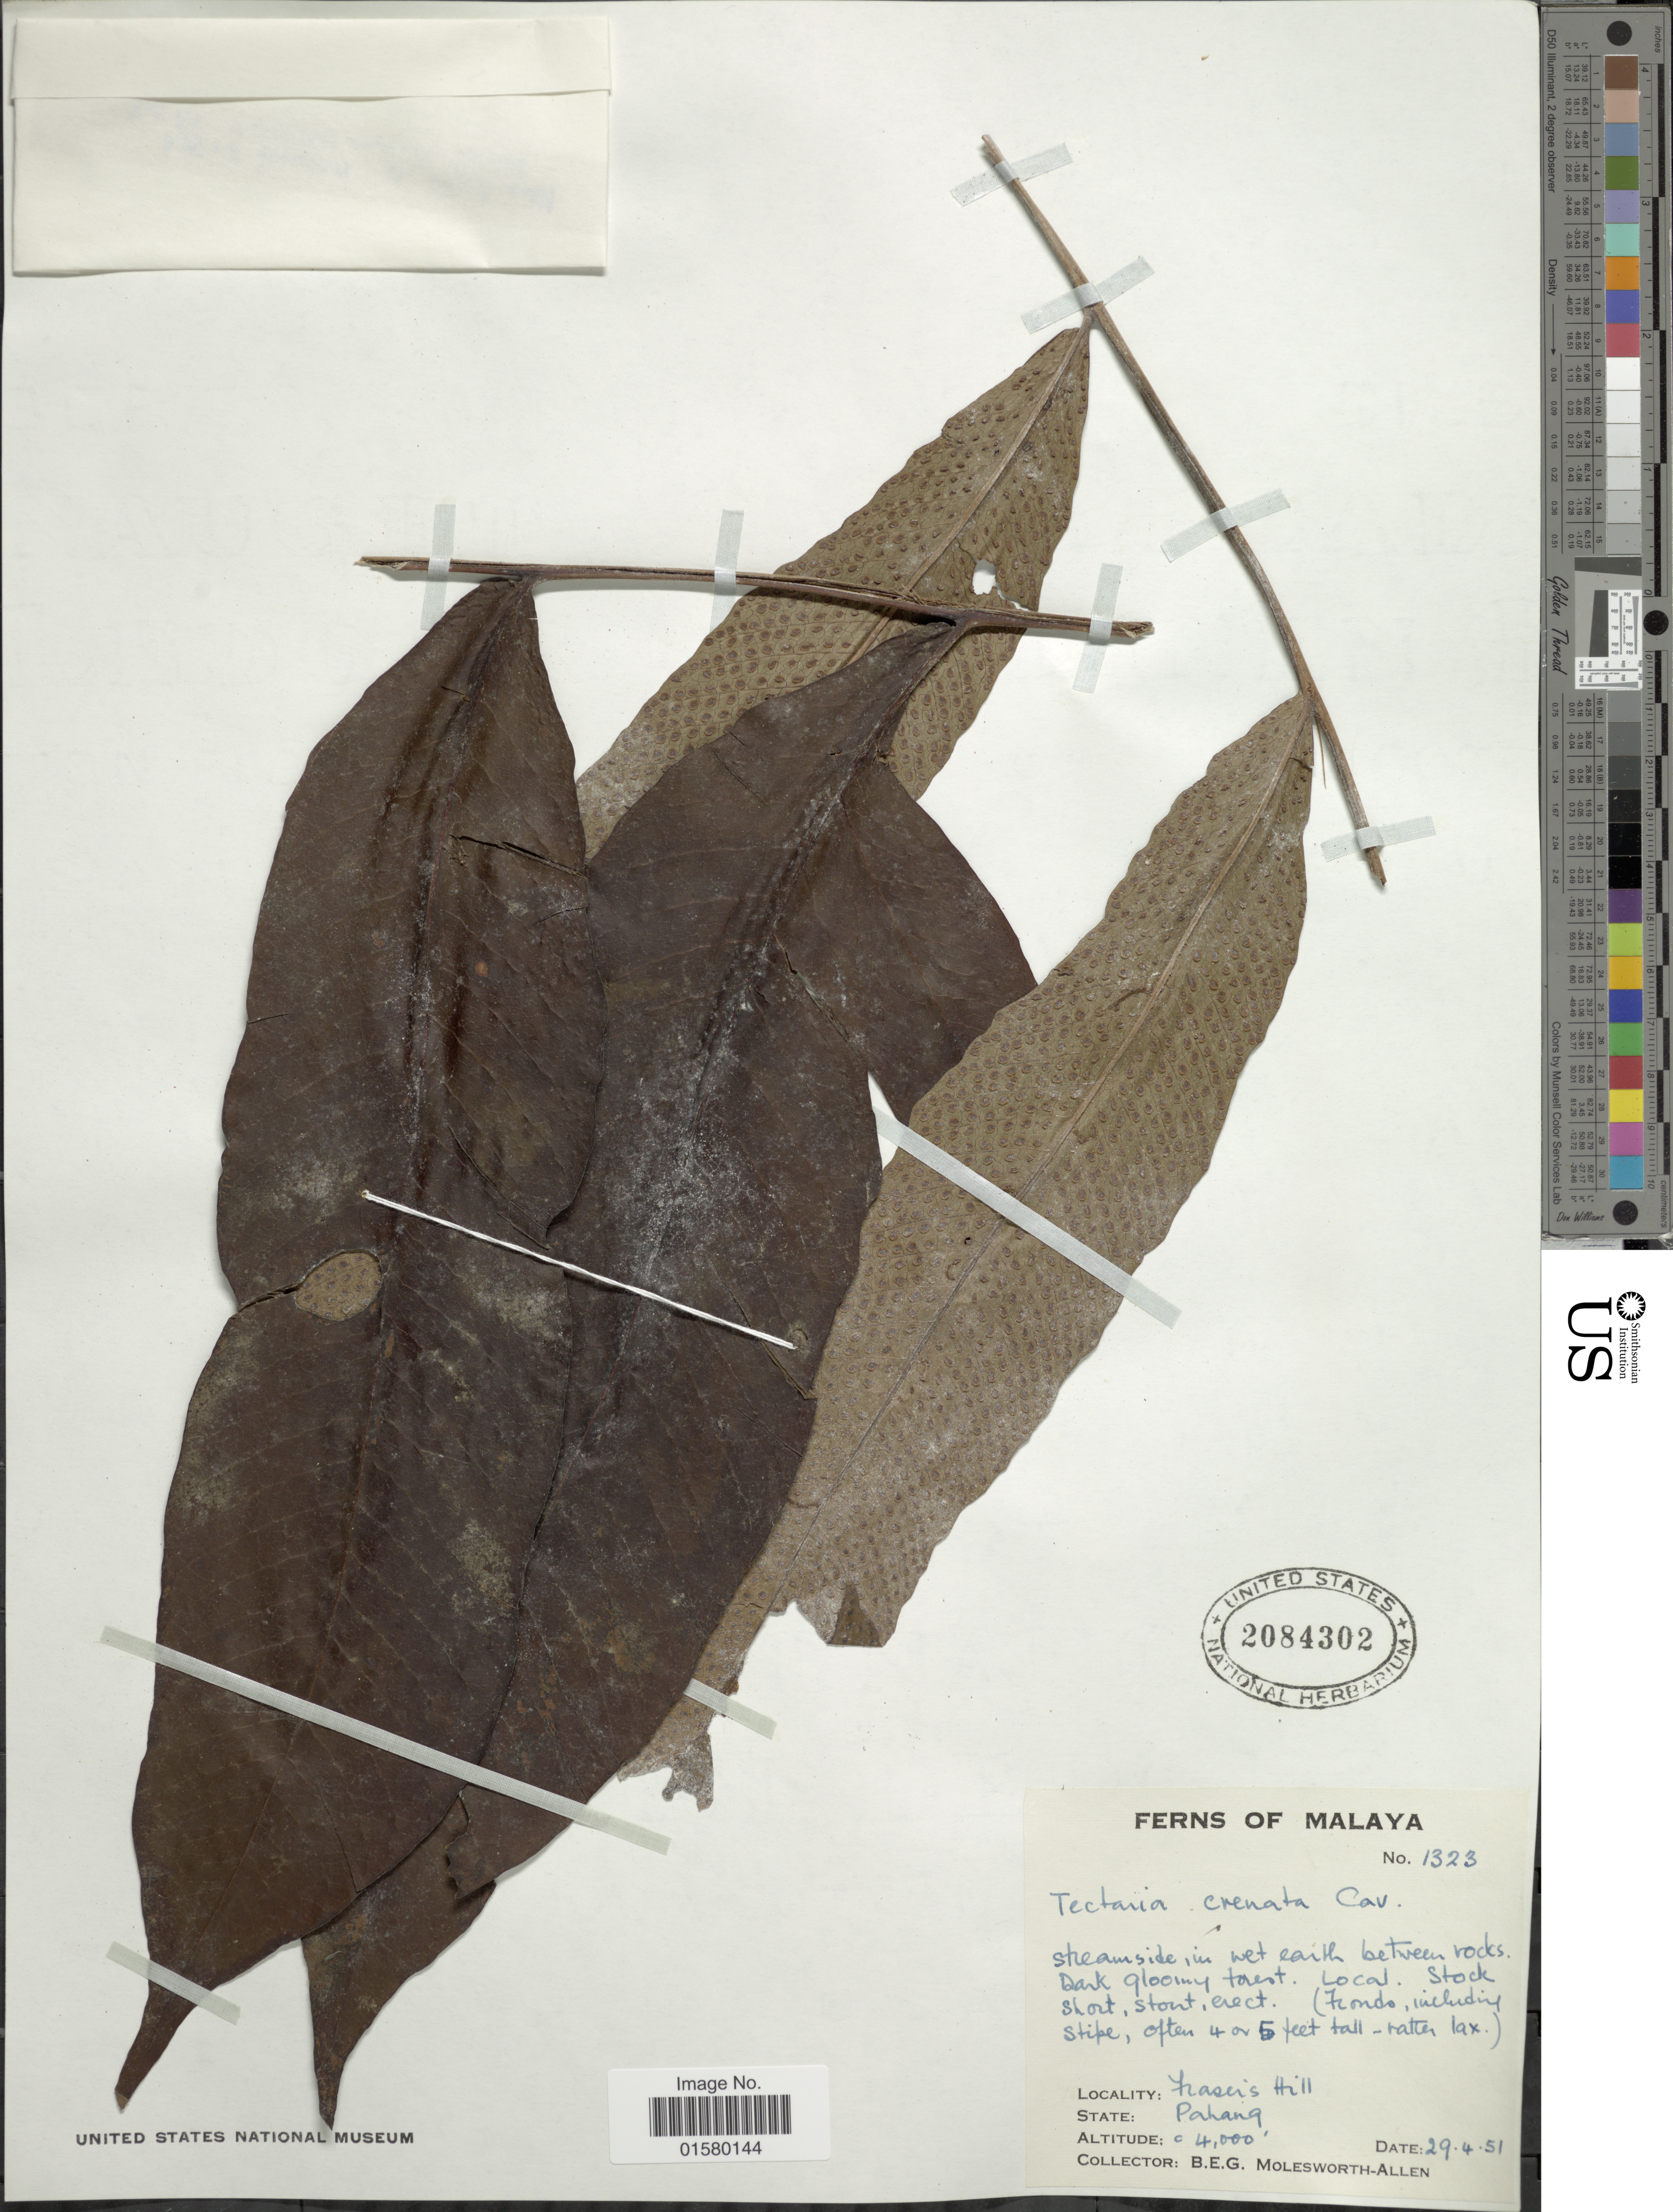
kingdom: Plantae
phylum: Tracheophyta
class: Polypodiopsida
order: Polypodiales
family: Tectariaceae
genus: Tectaria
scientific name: Tectaria crenata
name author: Cav.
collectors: B. E. G. Molesworth-Allen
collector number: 1323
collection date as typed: Transcribed d/m/y: 29/4/51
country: Malaysia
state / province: Pahang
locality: Malaya, Fraser's Hill, State Pahang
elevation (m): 1219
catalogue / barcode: US 2084302